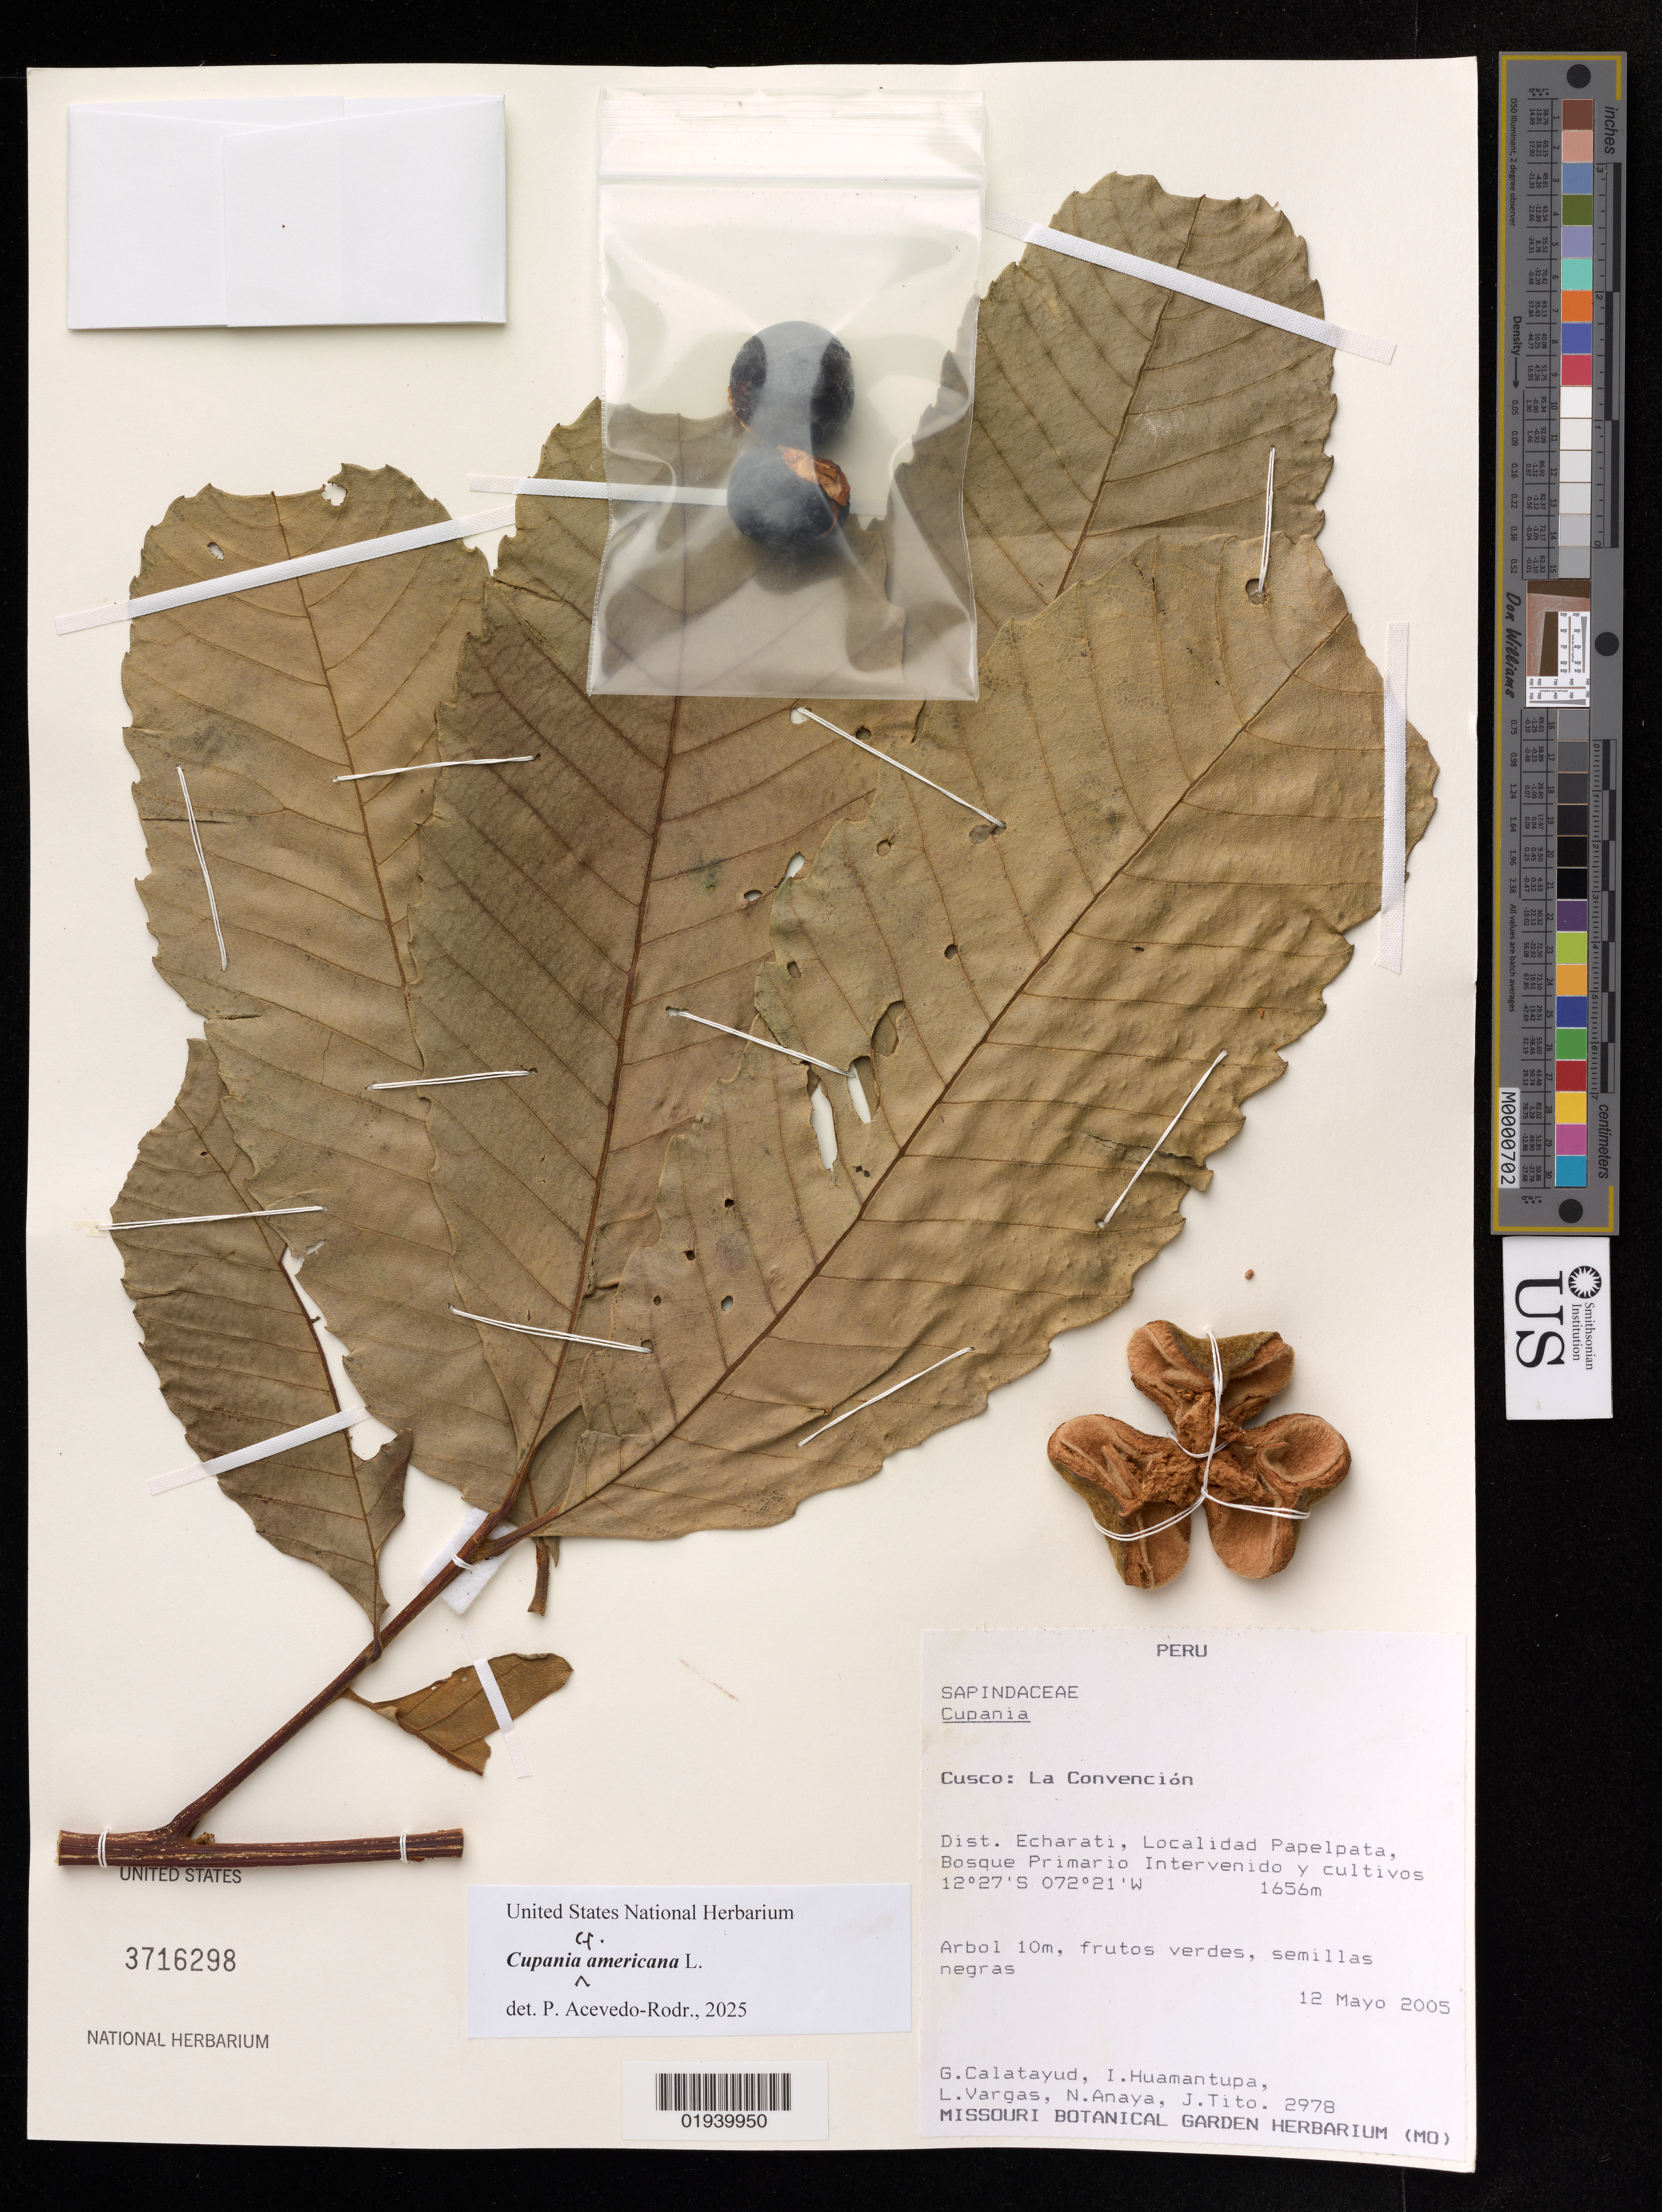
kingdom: Plantae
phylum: Tracheophyta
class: Magnoliopsida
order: Sapindales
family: Sapindaceae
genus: Cupania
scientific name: Cupania americana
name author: L.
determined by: Acevedo-Rodriguez, P., (US), Smithsonian Institution - National Museum of Natural History (UNITED STATES)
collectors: G. Calatayud, I. Huamantupa, L. Vargas, N. Anaya & J. Tito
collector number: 2978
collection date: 2005-05-12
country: Peru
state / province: Cusco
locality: La Convención. Dist. Echarati, localidad Papelpata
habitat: Bosque primario intervenido y cultivos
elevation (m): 1656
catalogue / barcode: US 3716298